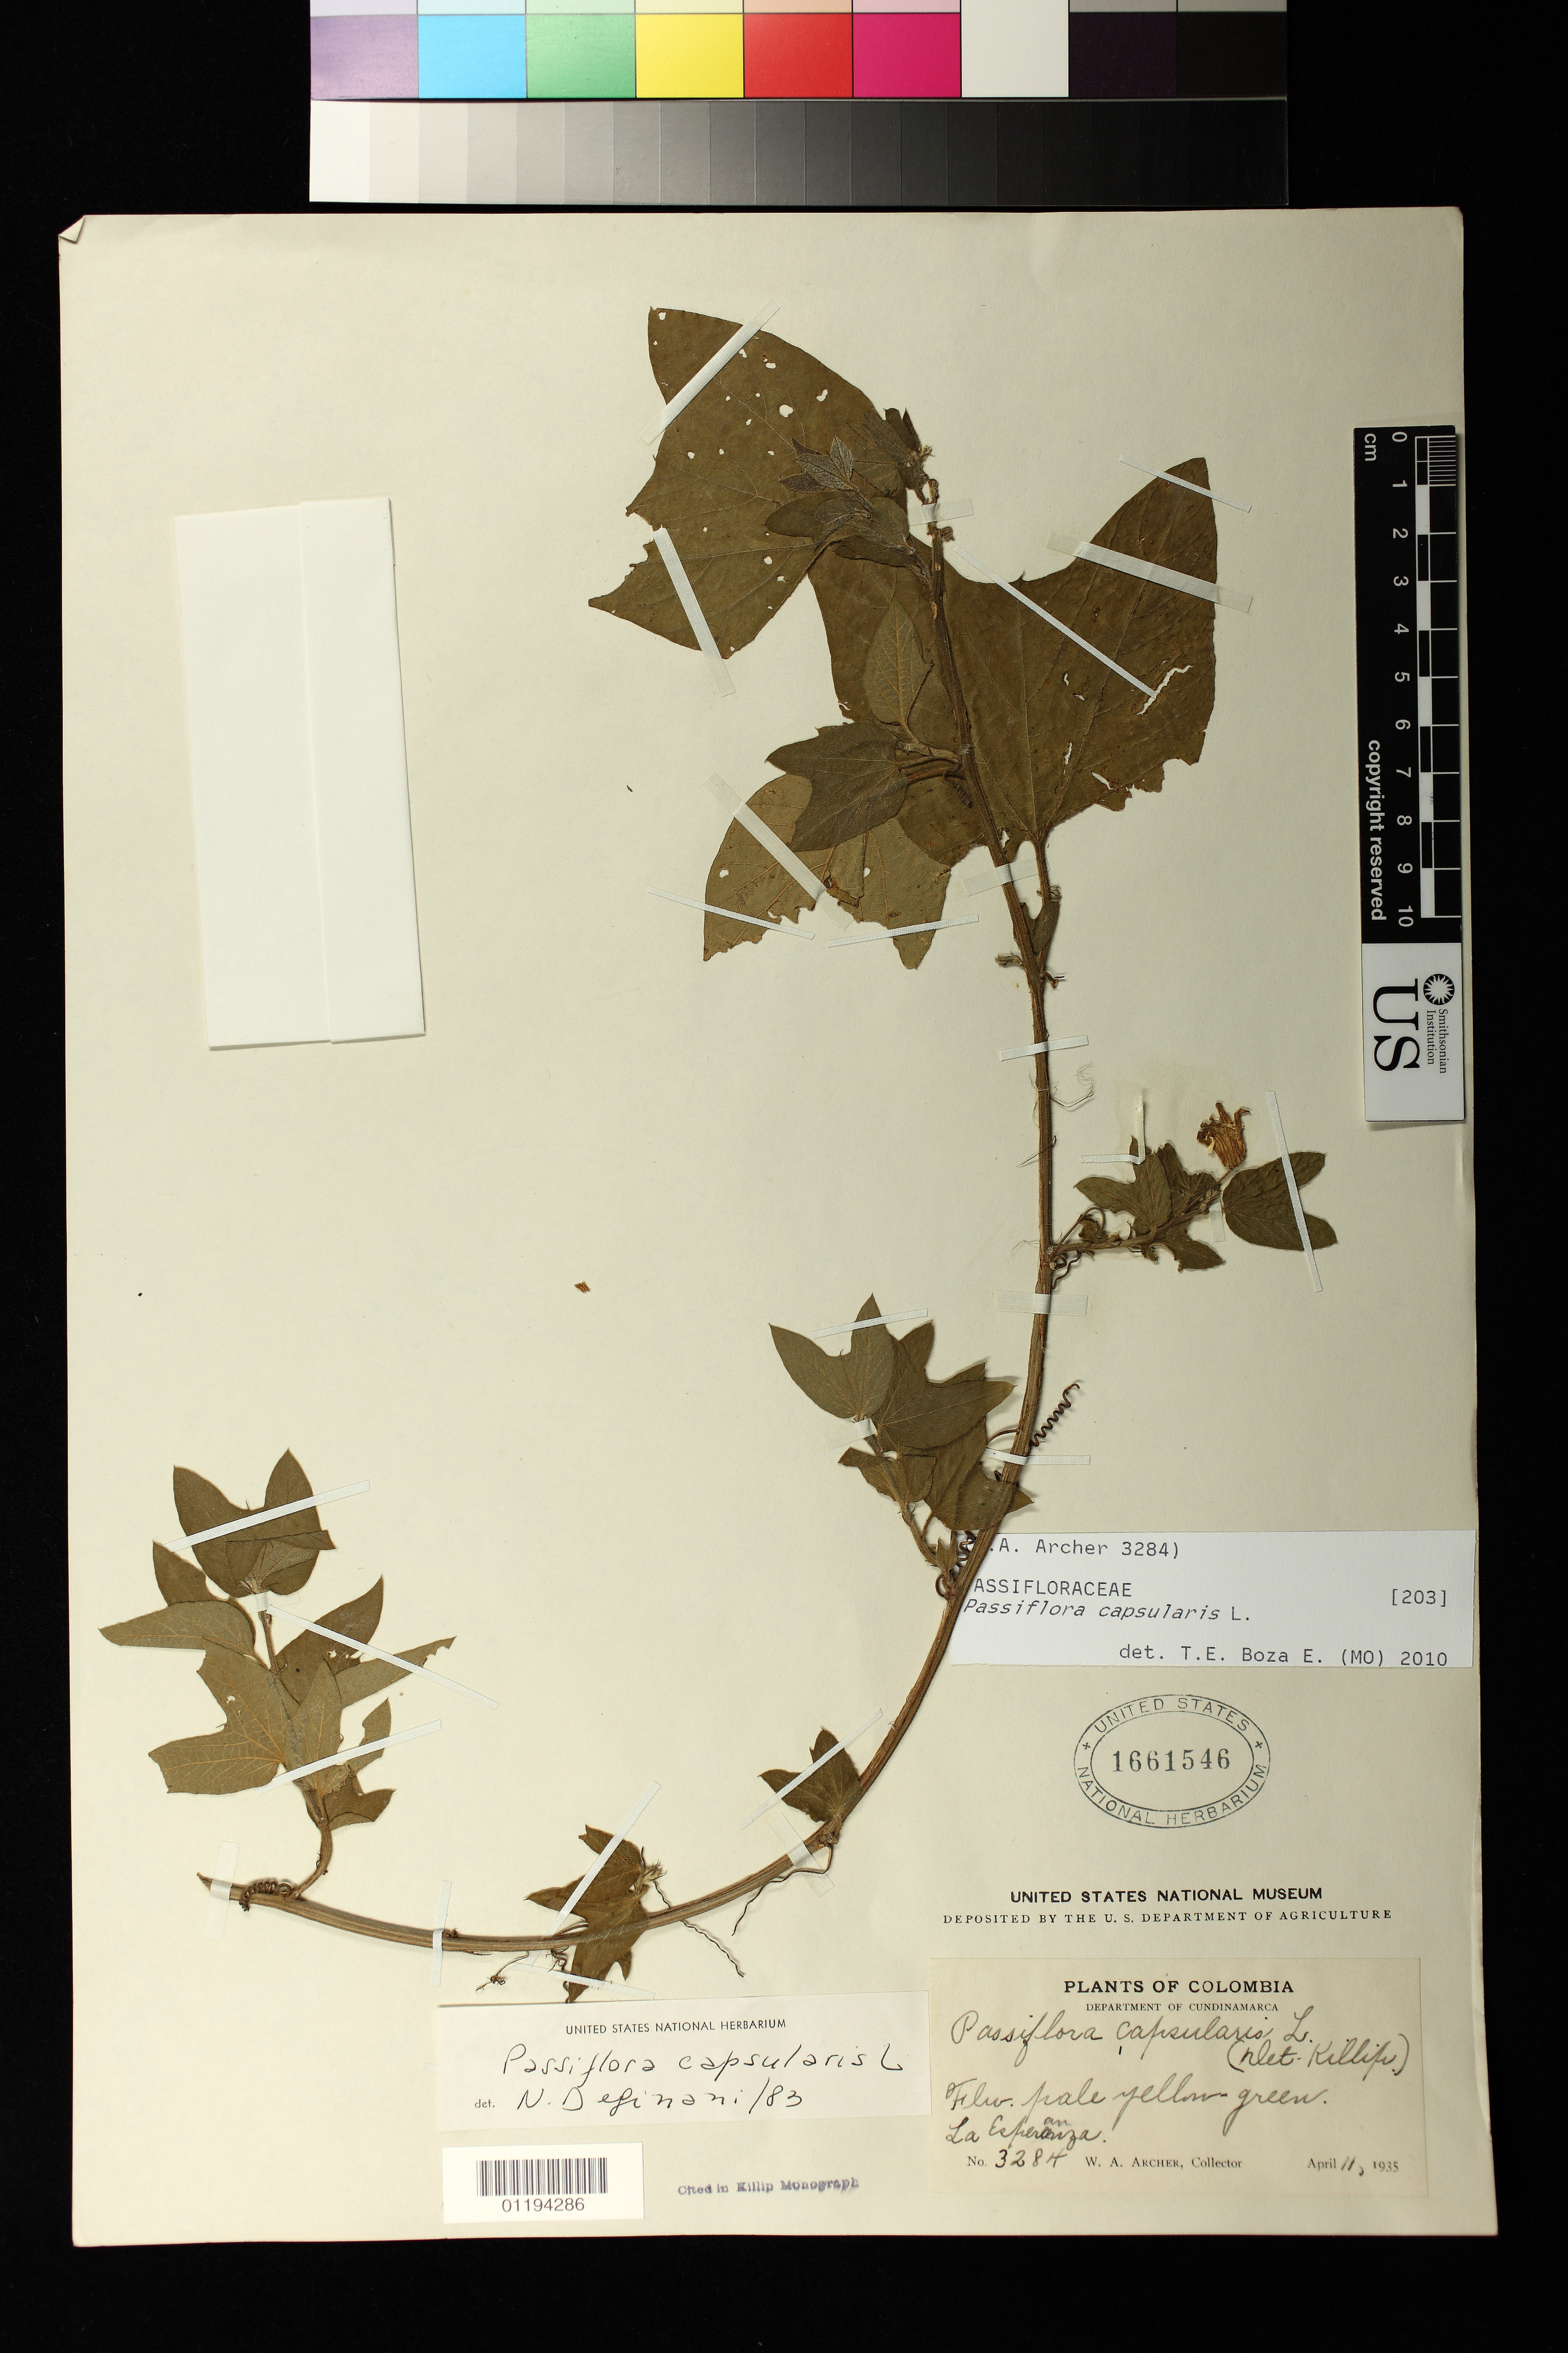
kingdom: Plantae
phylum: Tracheophyta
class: Magnoliopsida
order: Malpighiales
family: Passifloraceae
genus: Passiflora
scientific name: Passiflora capsularis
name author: L.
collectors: W. A. Archer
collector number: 3284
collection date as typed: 04 Nov 1935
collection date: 1935-11-04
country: Colombia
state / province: Cundinamarca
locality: La Esperanza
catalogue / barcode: US 1661546